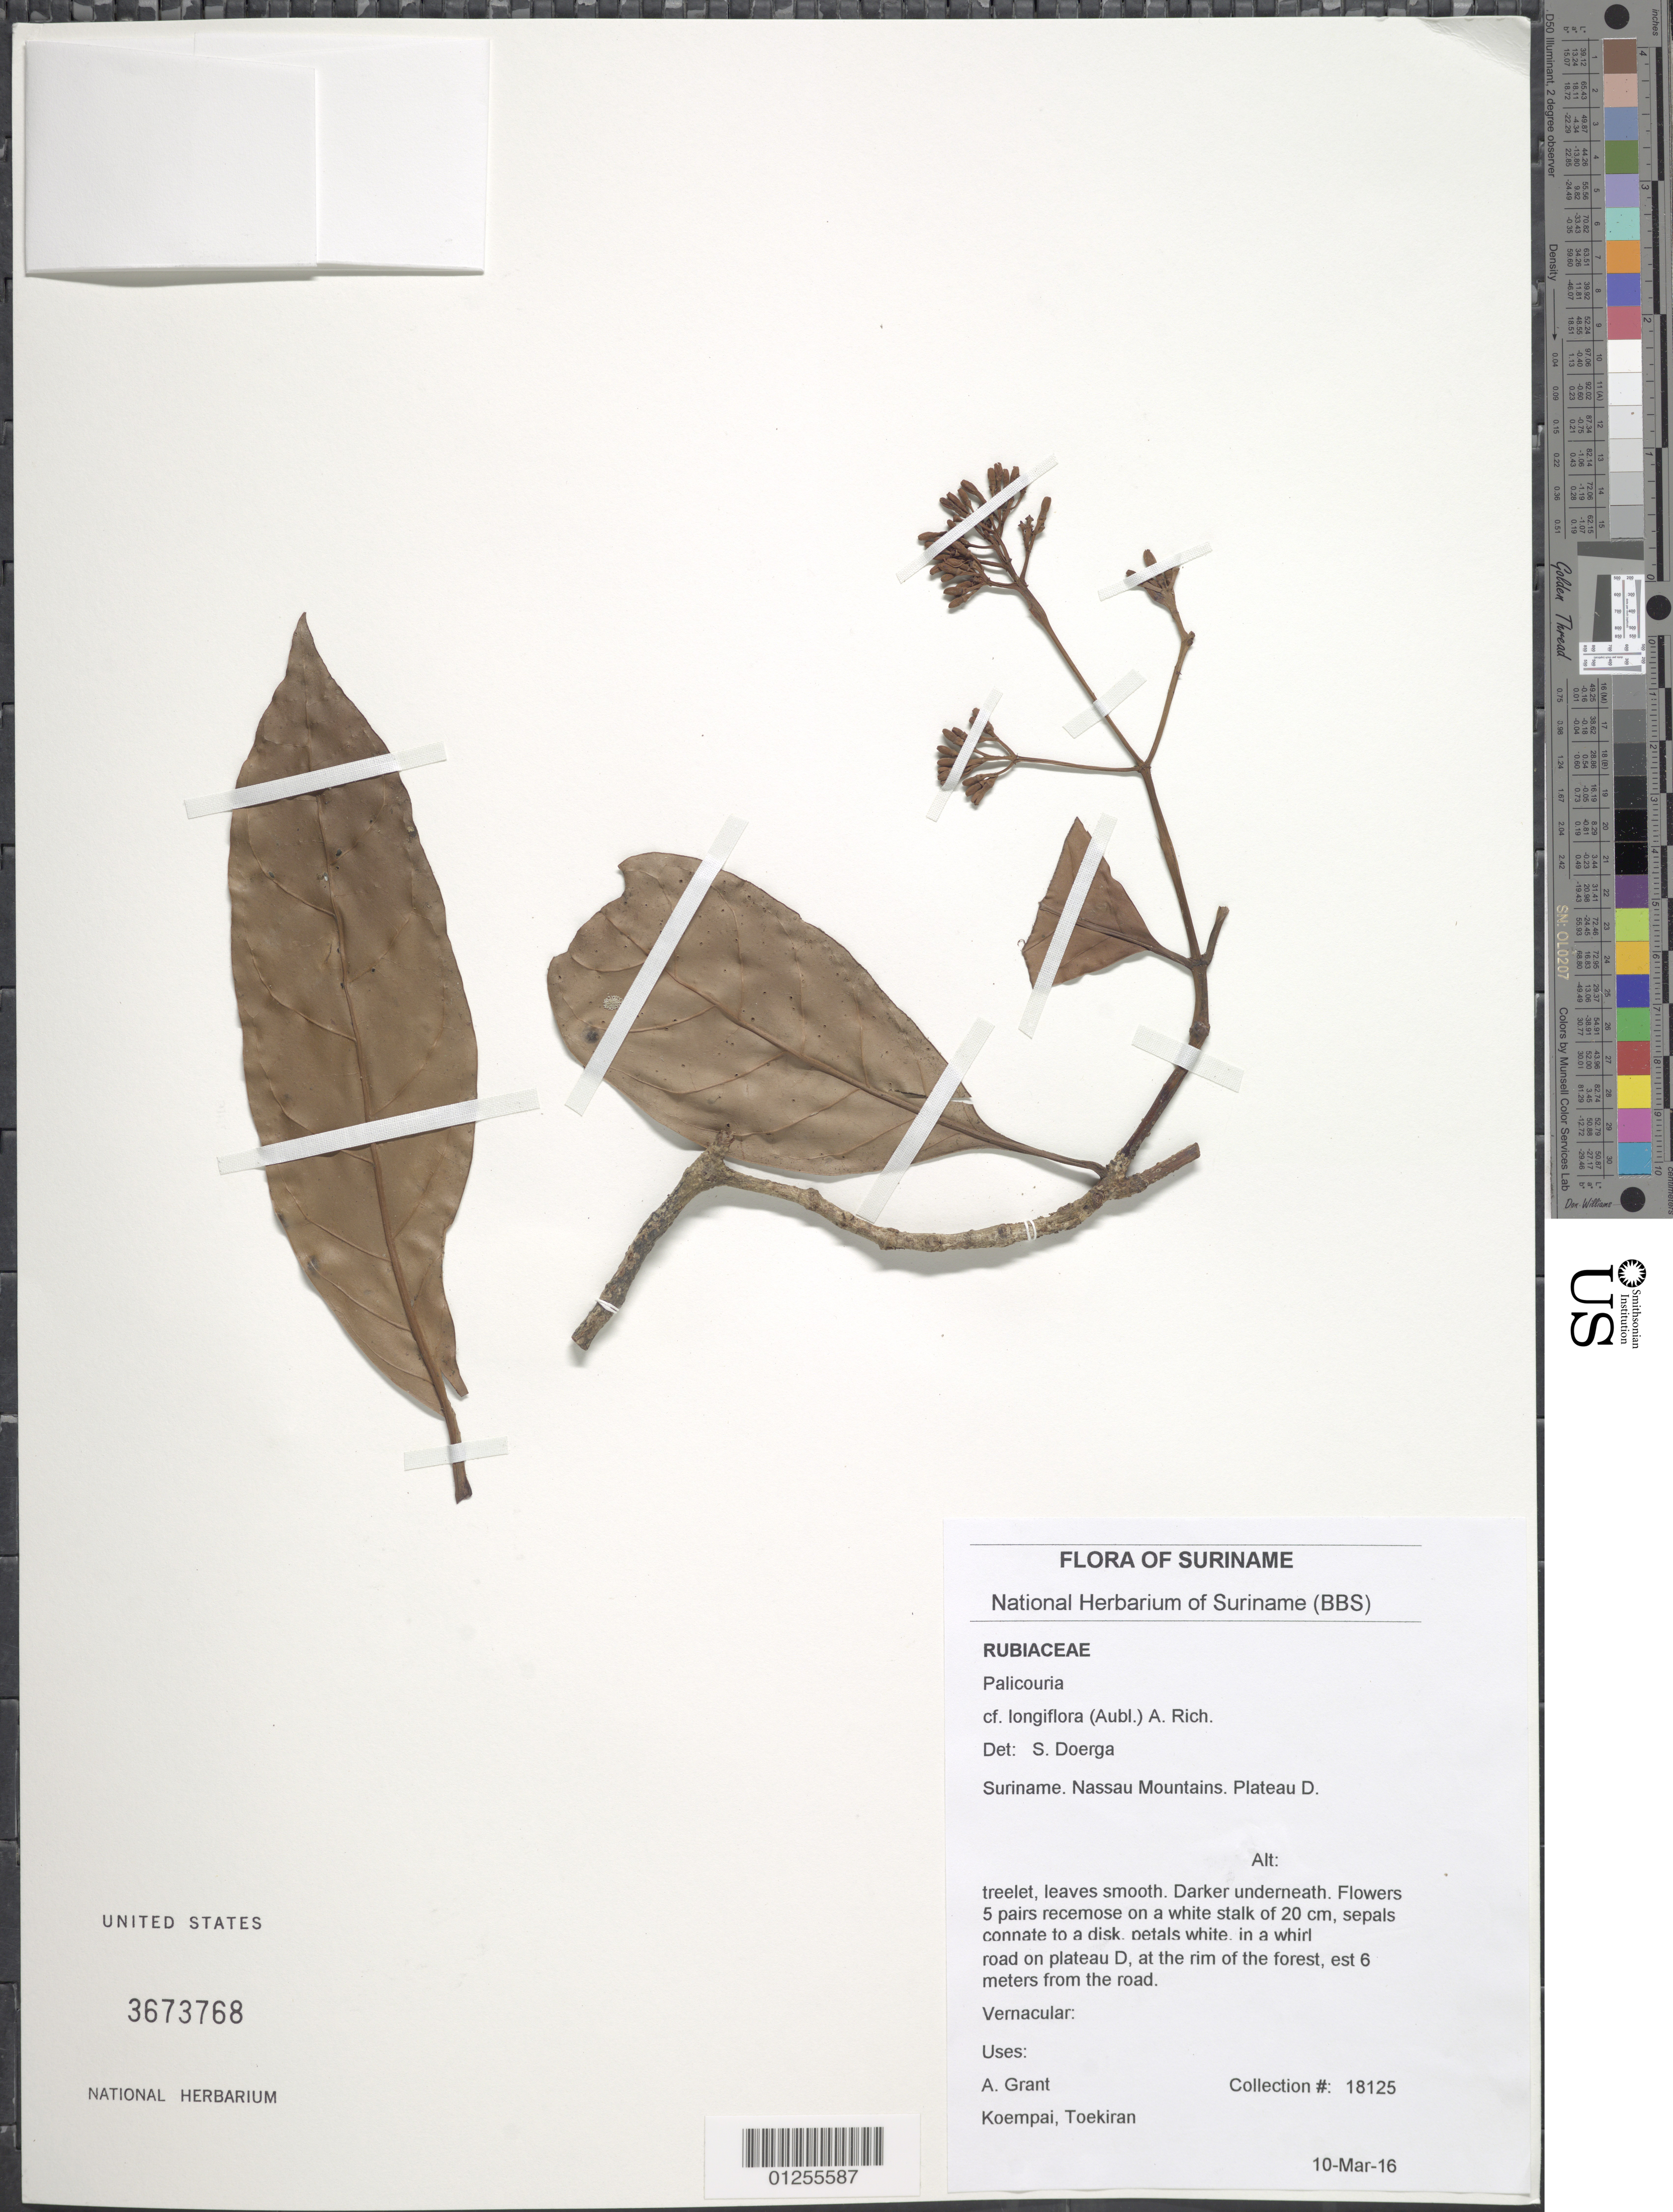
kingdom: Plantae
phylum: Tracheophyta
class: Magnoliopsida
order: Gentianales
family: Rubiaceae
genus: Palicourea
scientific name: Palicourea longiflora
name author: (Aubl.) A. Rich.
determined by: Doerga, S.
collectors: A. Grant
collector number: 18125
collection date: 2010-03-16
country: Suriname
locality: Nassau Mountains, Plateau D, est. 6 meters from the road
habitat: Rim of the forest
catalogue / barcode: US 3673768